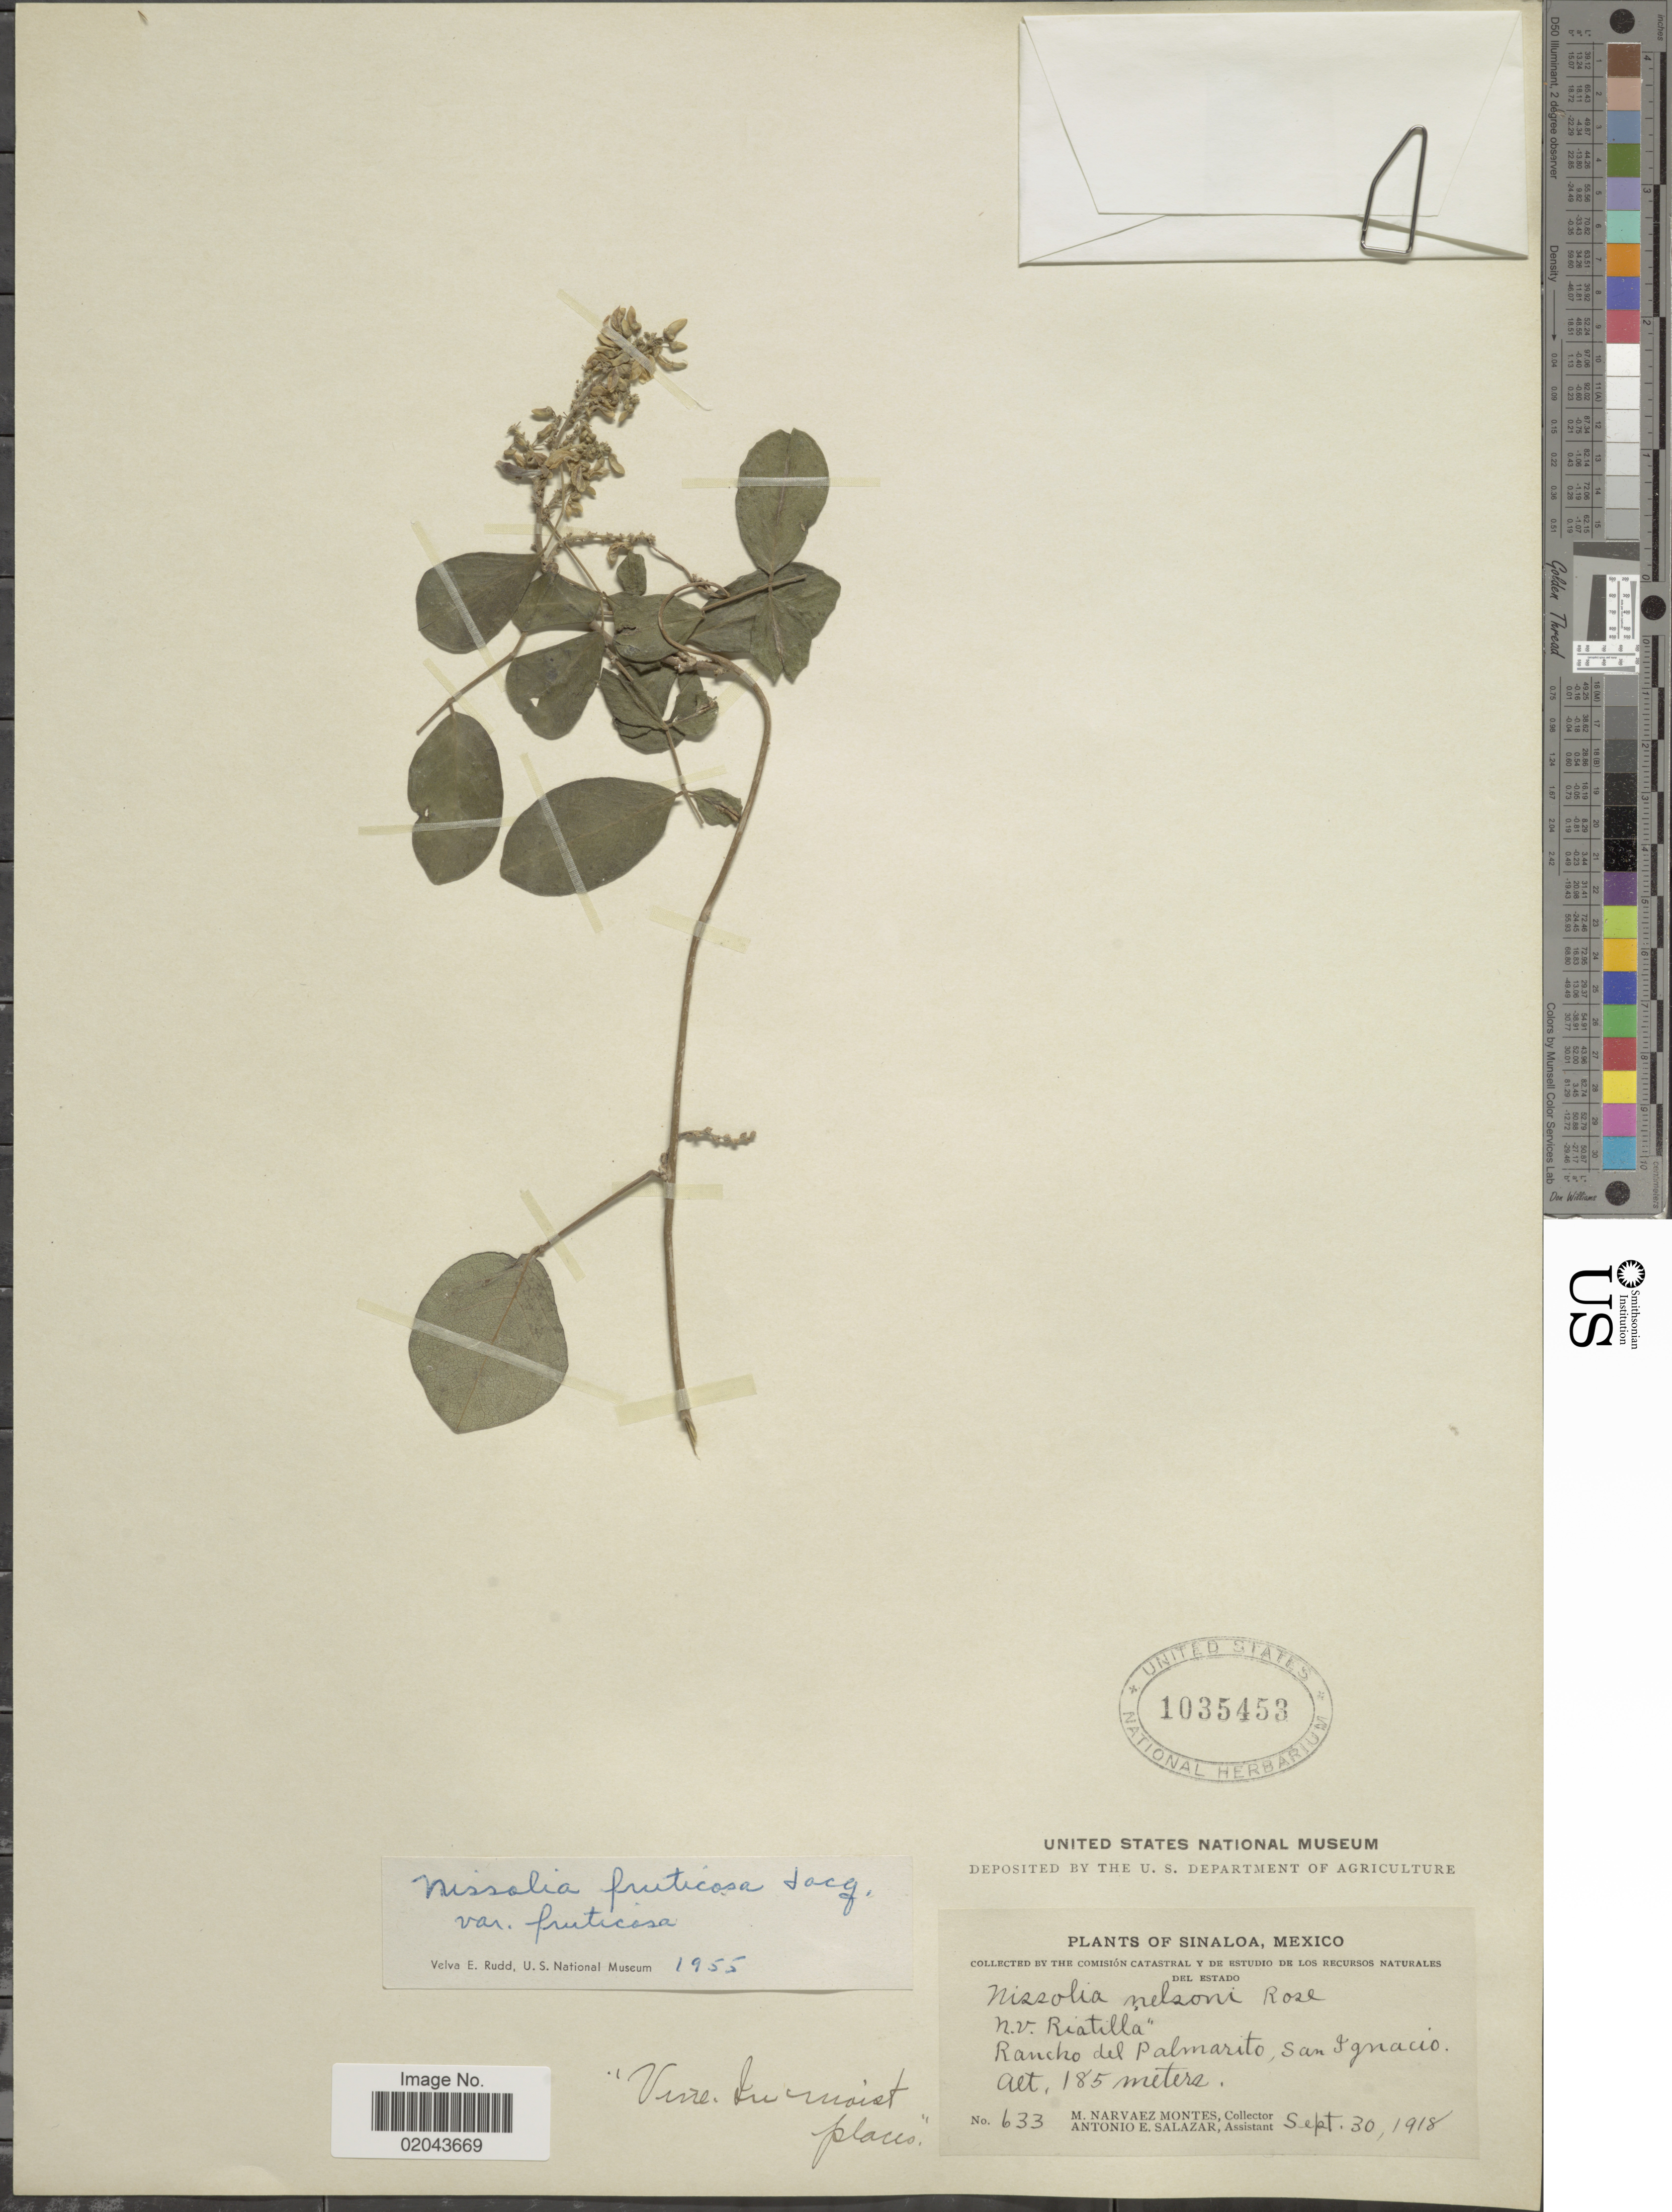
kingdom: Plantae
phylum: Tracheophyta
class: Magnoliopsida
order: Fabales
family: Fabaceae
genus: Nissolia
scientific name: Nissolia fruticosa var. fruticosa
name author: Jacq.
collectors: M. Navarez Montes & A. E. Salazar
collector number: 633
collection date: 1918-09-30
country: Mexico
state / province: Sinaloa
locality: Rancho del Palmarito, San Ignacio.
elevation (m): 185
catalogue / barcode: US 1035453